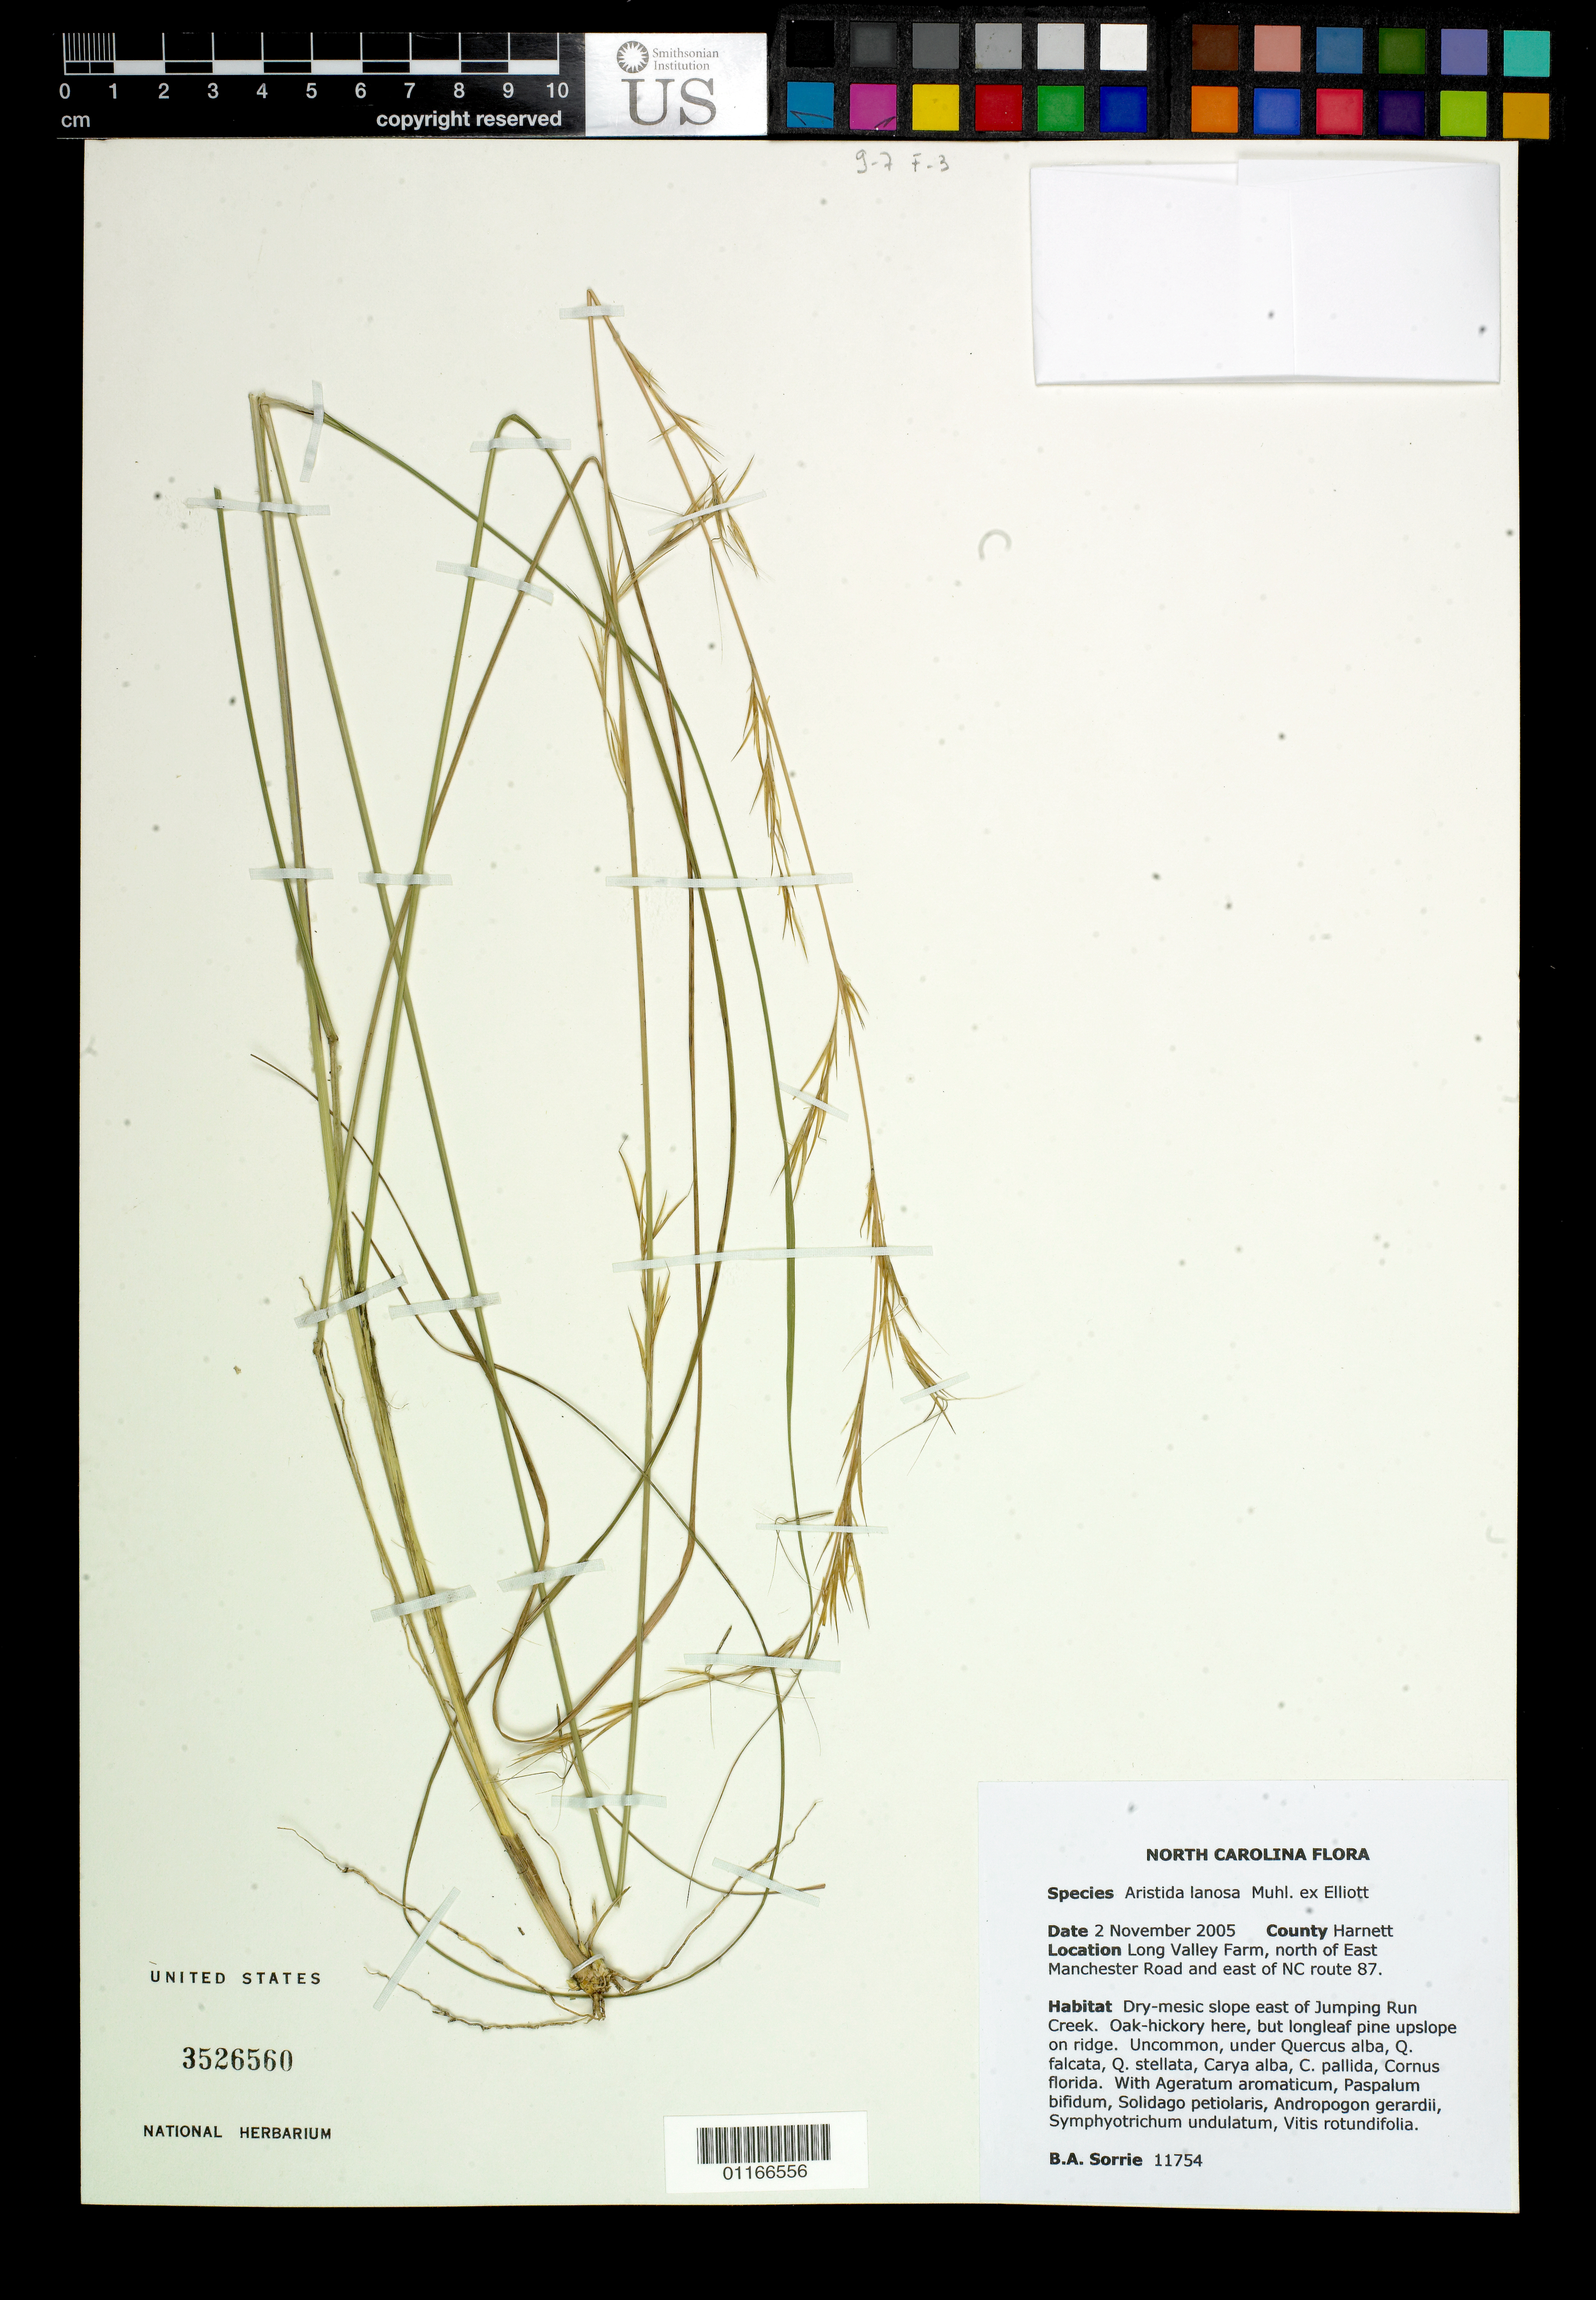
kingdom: Plantae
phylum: Tracheophyta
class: Liliopsida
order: Poales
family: Poaceae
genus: Aristida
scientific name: Aristida lanosa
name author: Muhl.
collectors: B. Sorrie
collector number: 11754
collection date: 2005-11-02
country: United States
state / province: North Carolina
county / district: Harnett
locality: Long Valley Farm, north of East Manchester Road and East of NC route 87.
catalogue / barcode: US 3526560